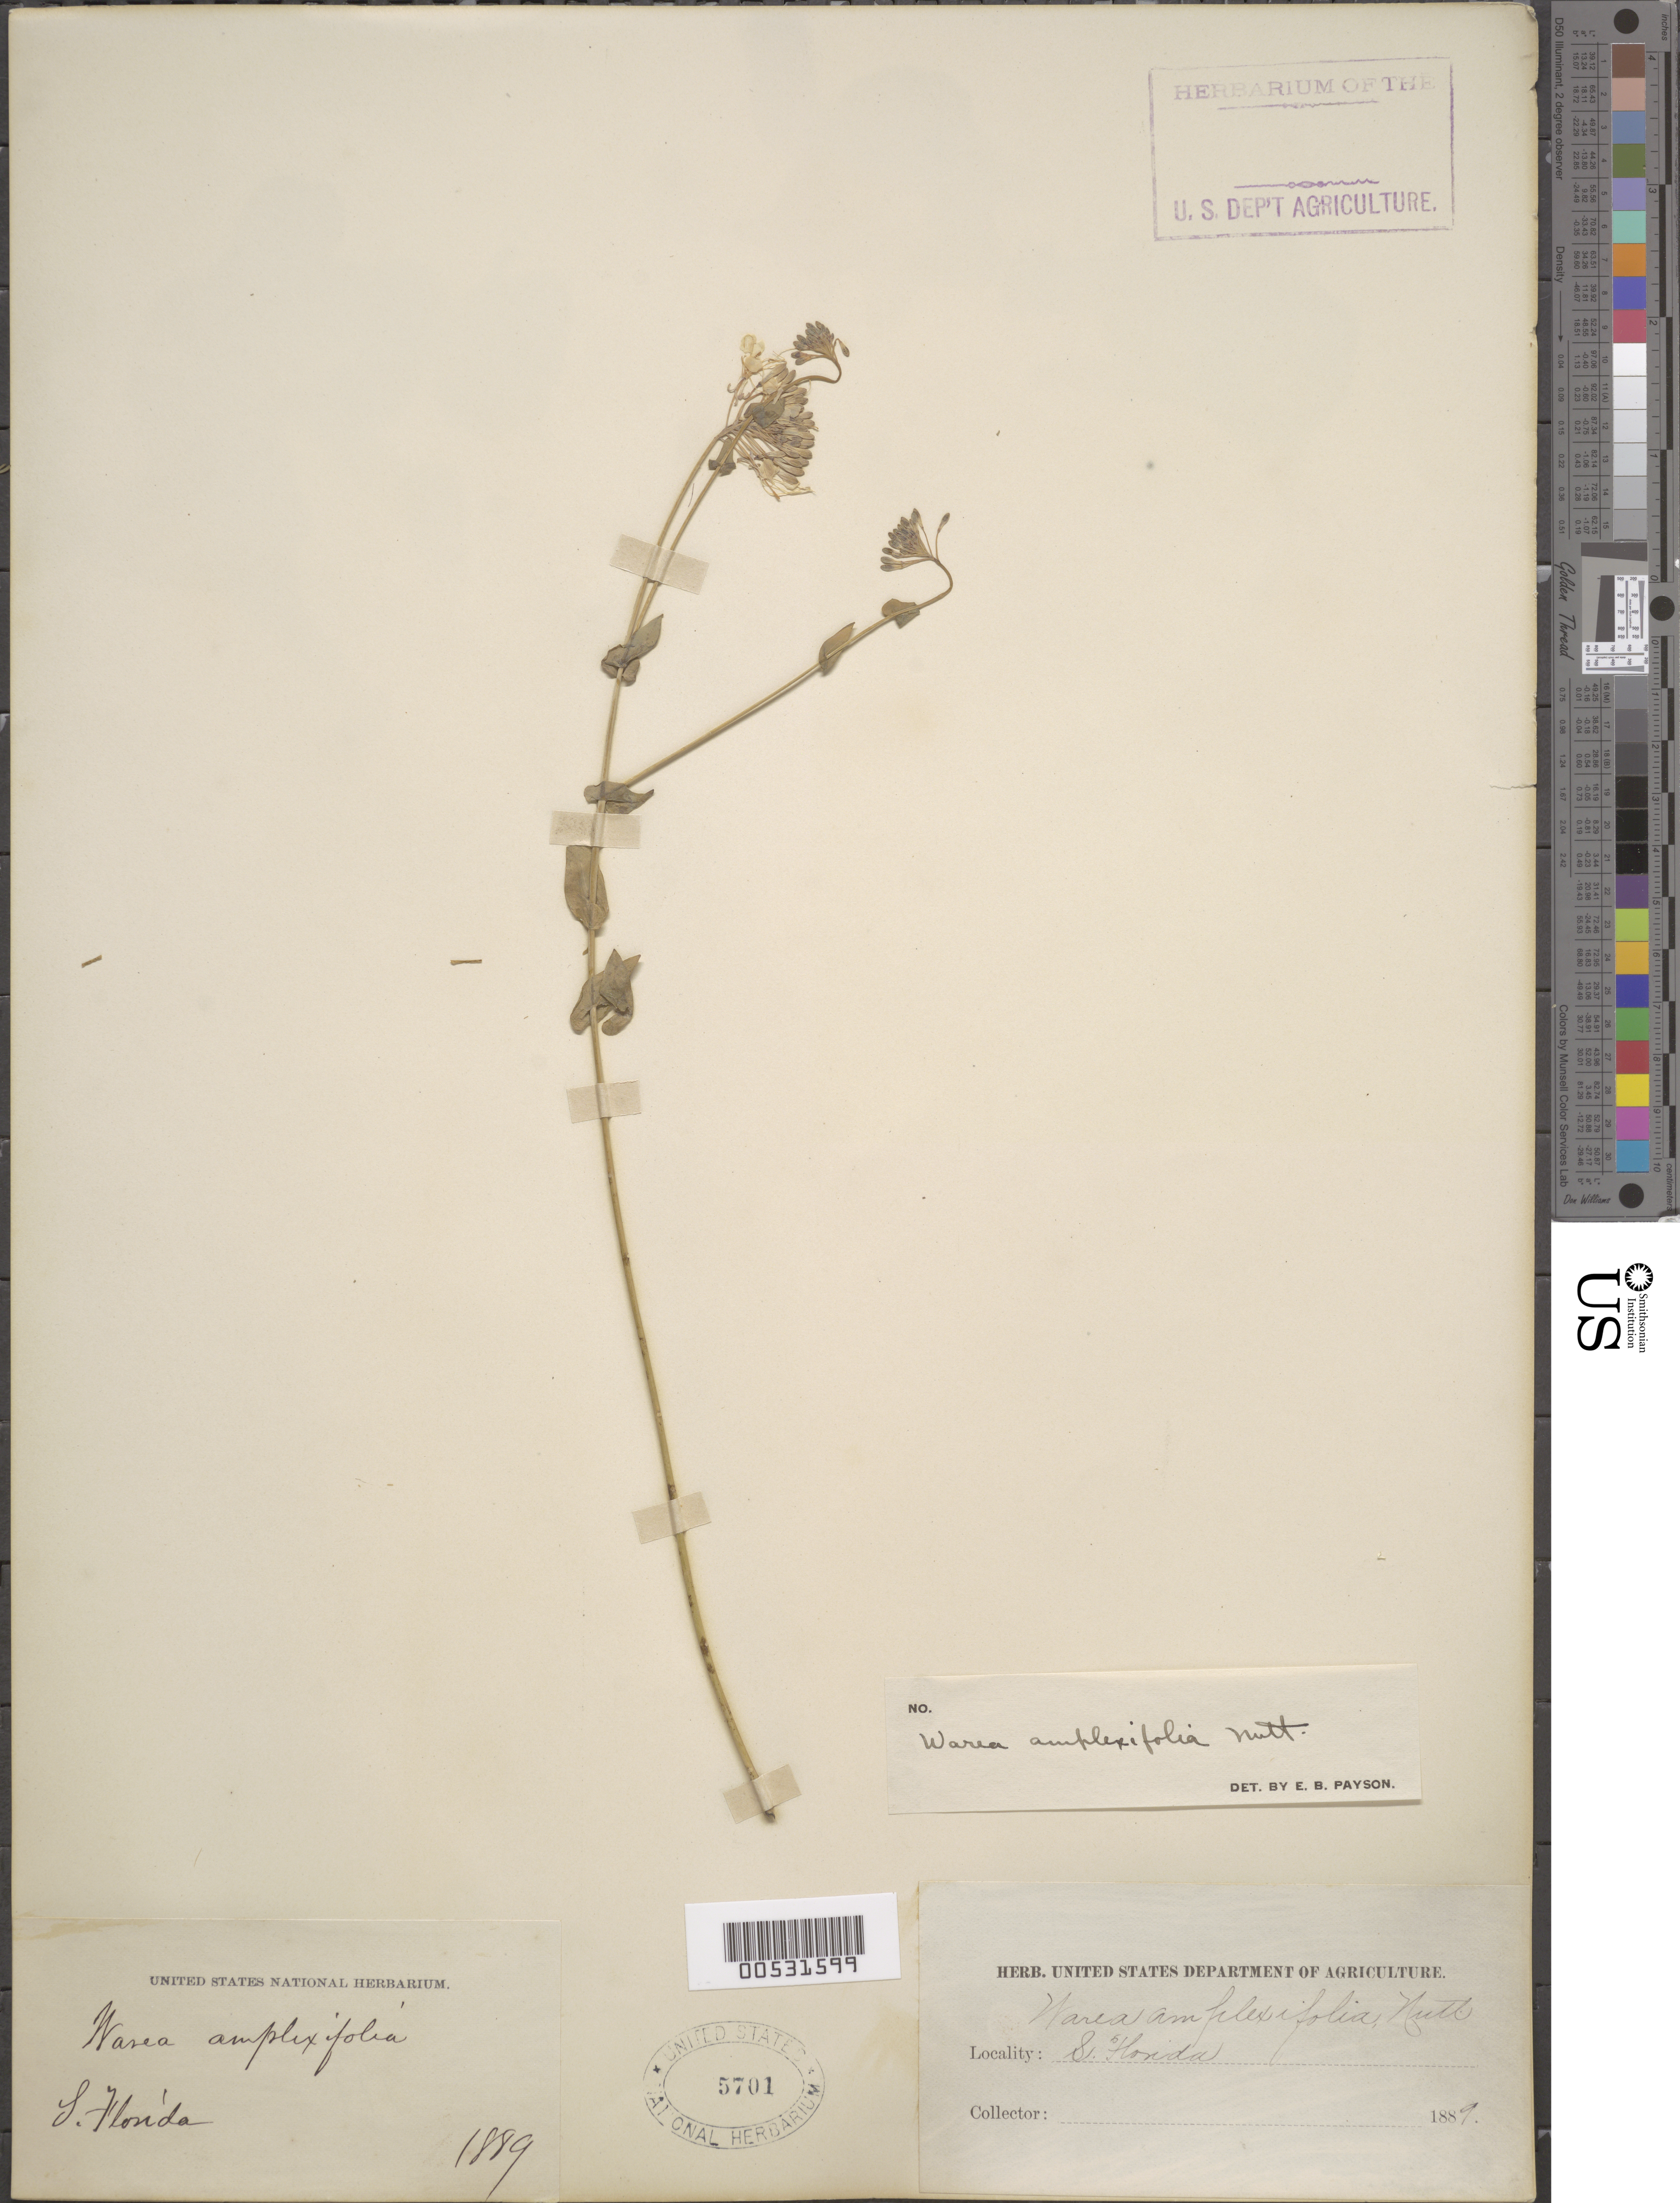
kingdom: Plantae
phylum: Tracheophyta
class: Magnoliopsida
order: Brassicales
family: Brassicaceae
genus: Warea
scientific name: Warea amplexifolia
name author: Nutt.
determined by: Payson, E. B.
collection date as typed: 1889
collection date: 1889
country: United States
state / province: Florida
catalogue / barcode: US 5701